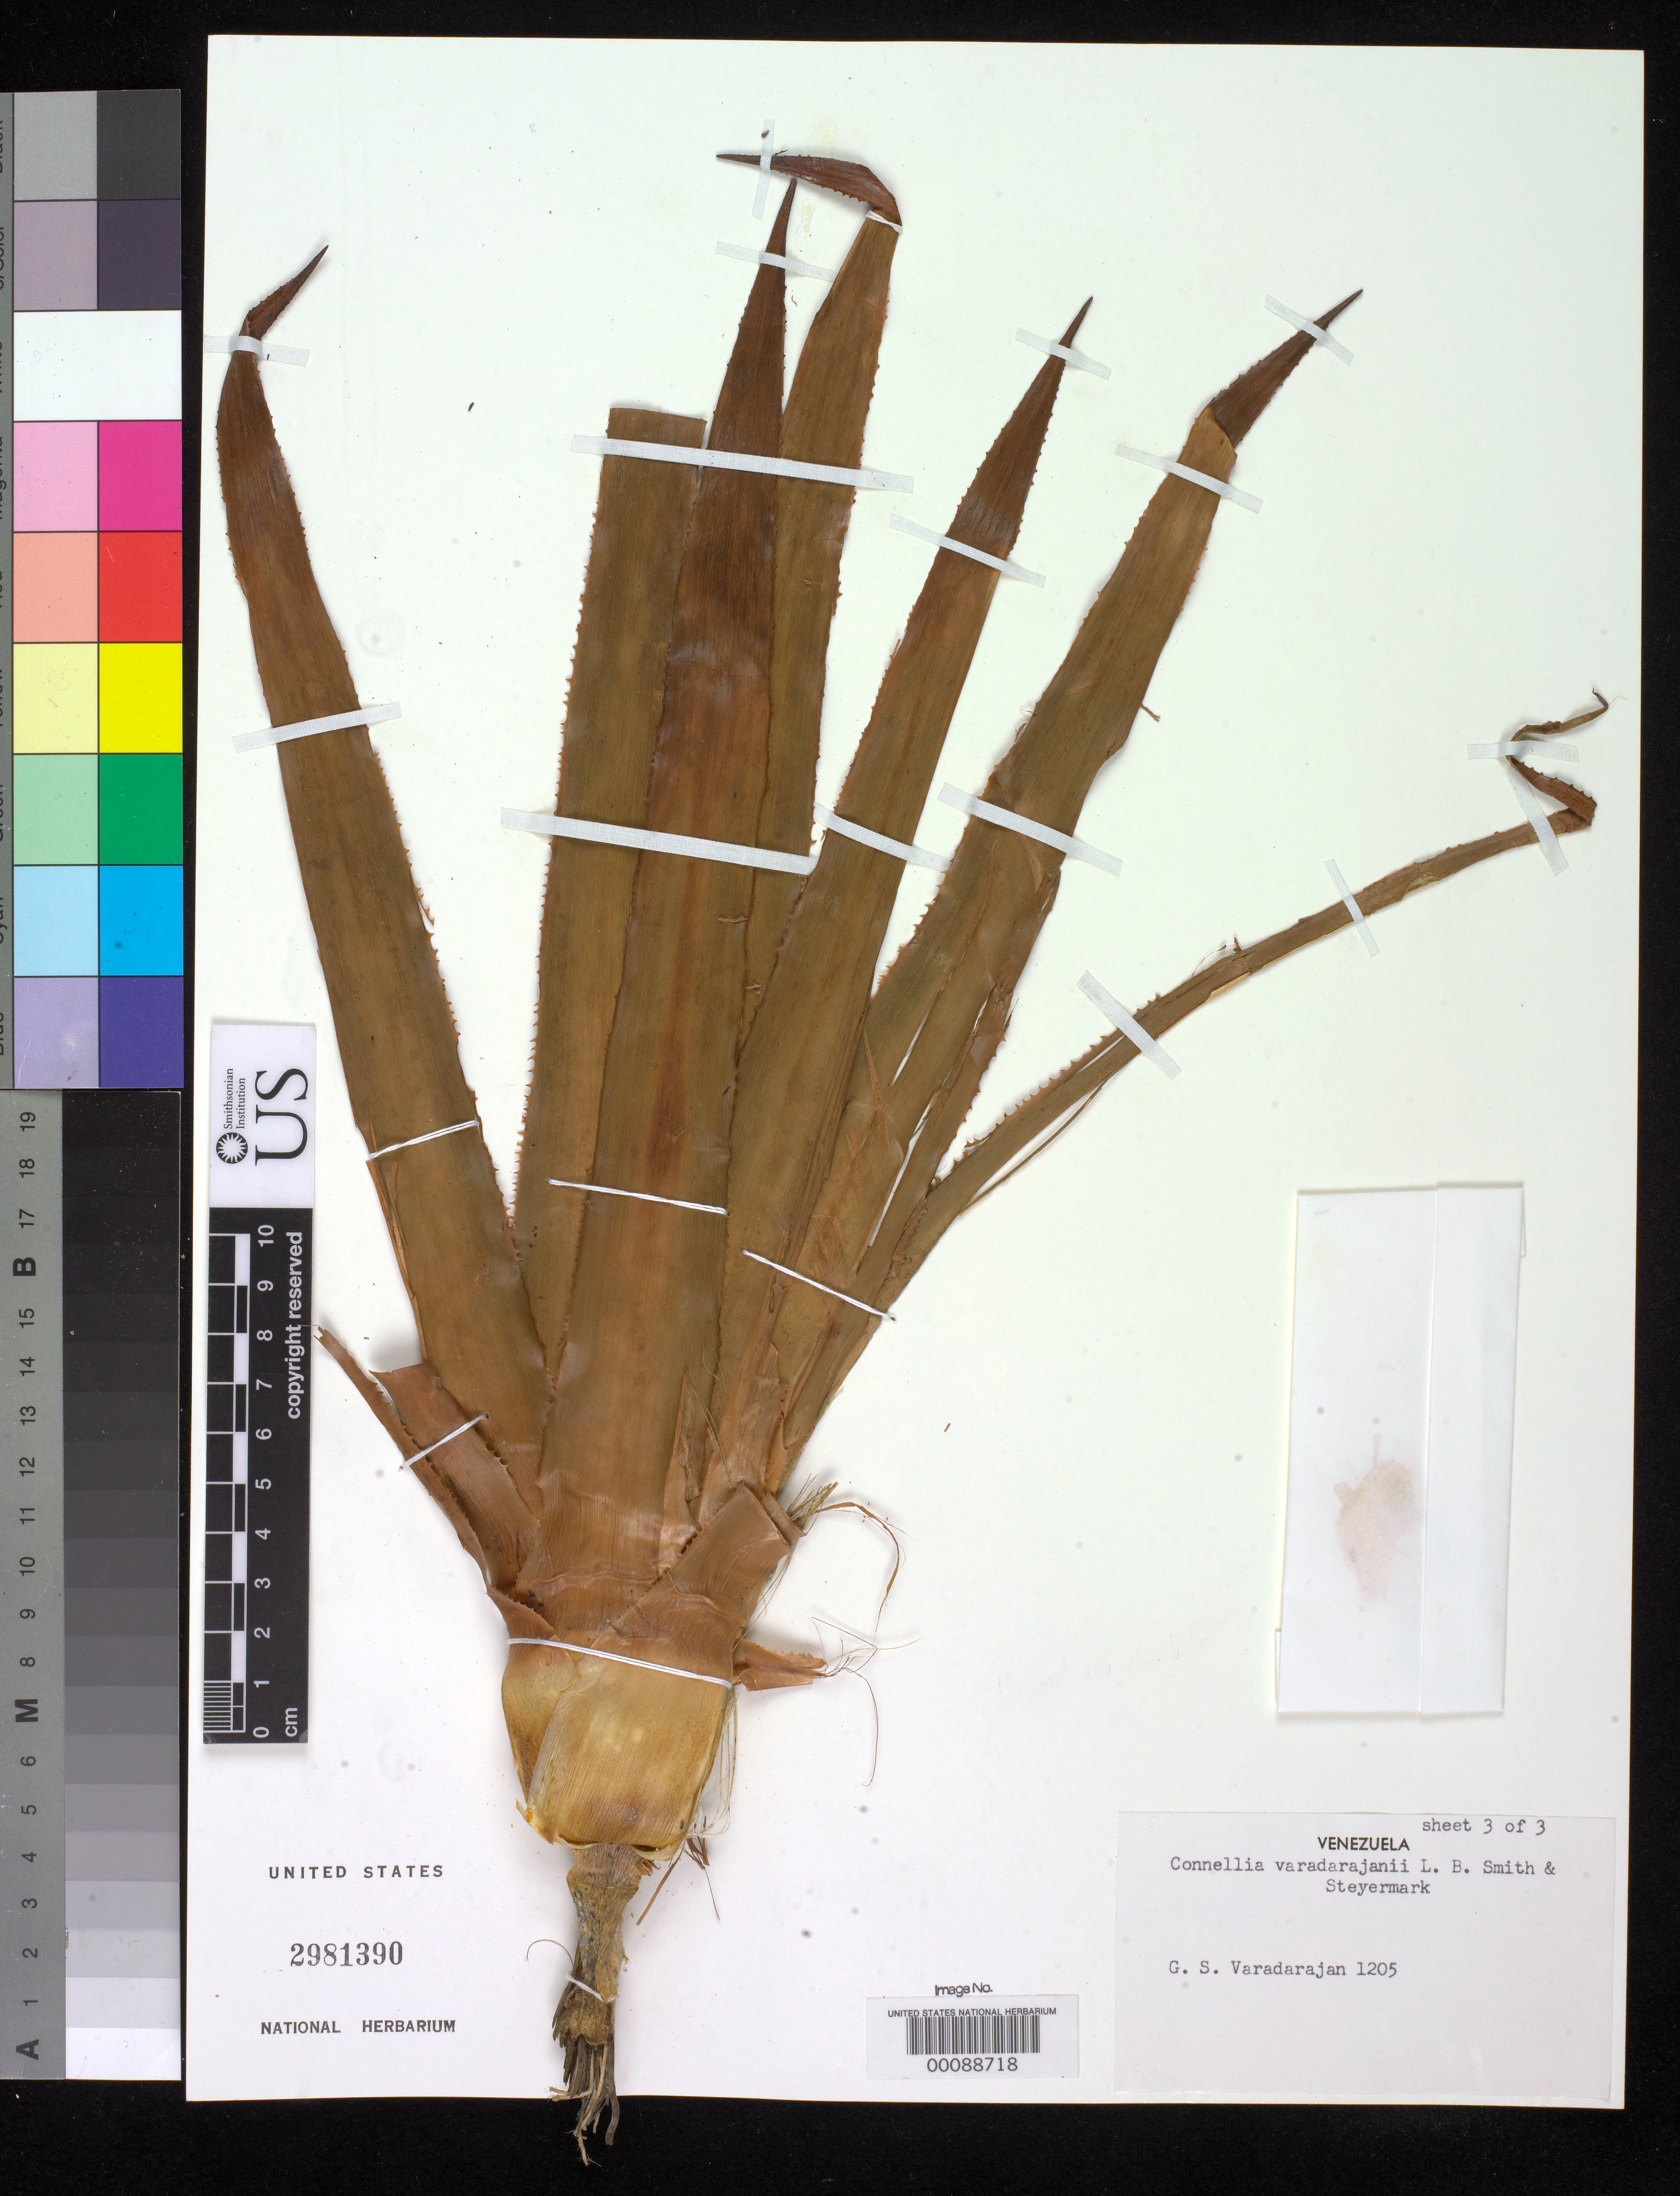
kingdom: Plantae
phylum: Tracheophyta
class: Liliopsida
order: Poales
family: Bromeliaceae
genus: Connellia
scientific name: Connellia varadarajanii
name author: L.B. Sm. & Steyerm.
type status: Holotype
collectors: G. S. Varadarajan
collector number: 1205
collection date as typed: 12 Jan 1984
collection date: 1984-01-12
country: Venezuela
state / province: Bolivar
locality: Access track.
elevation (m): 1950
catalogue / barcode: US 2981390